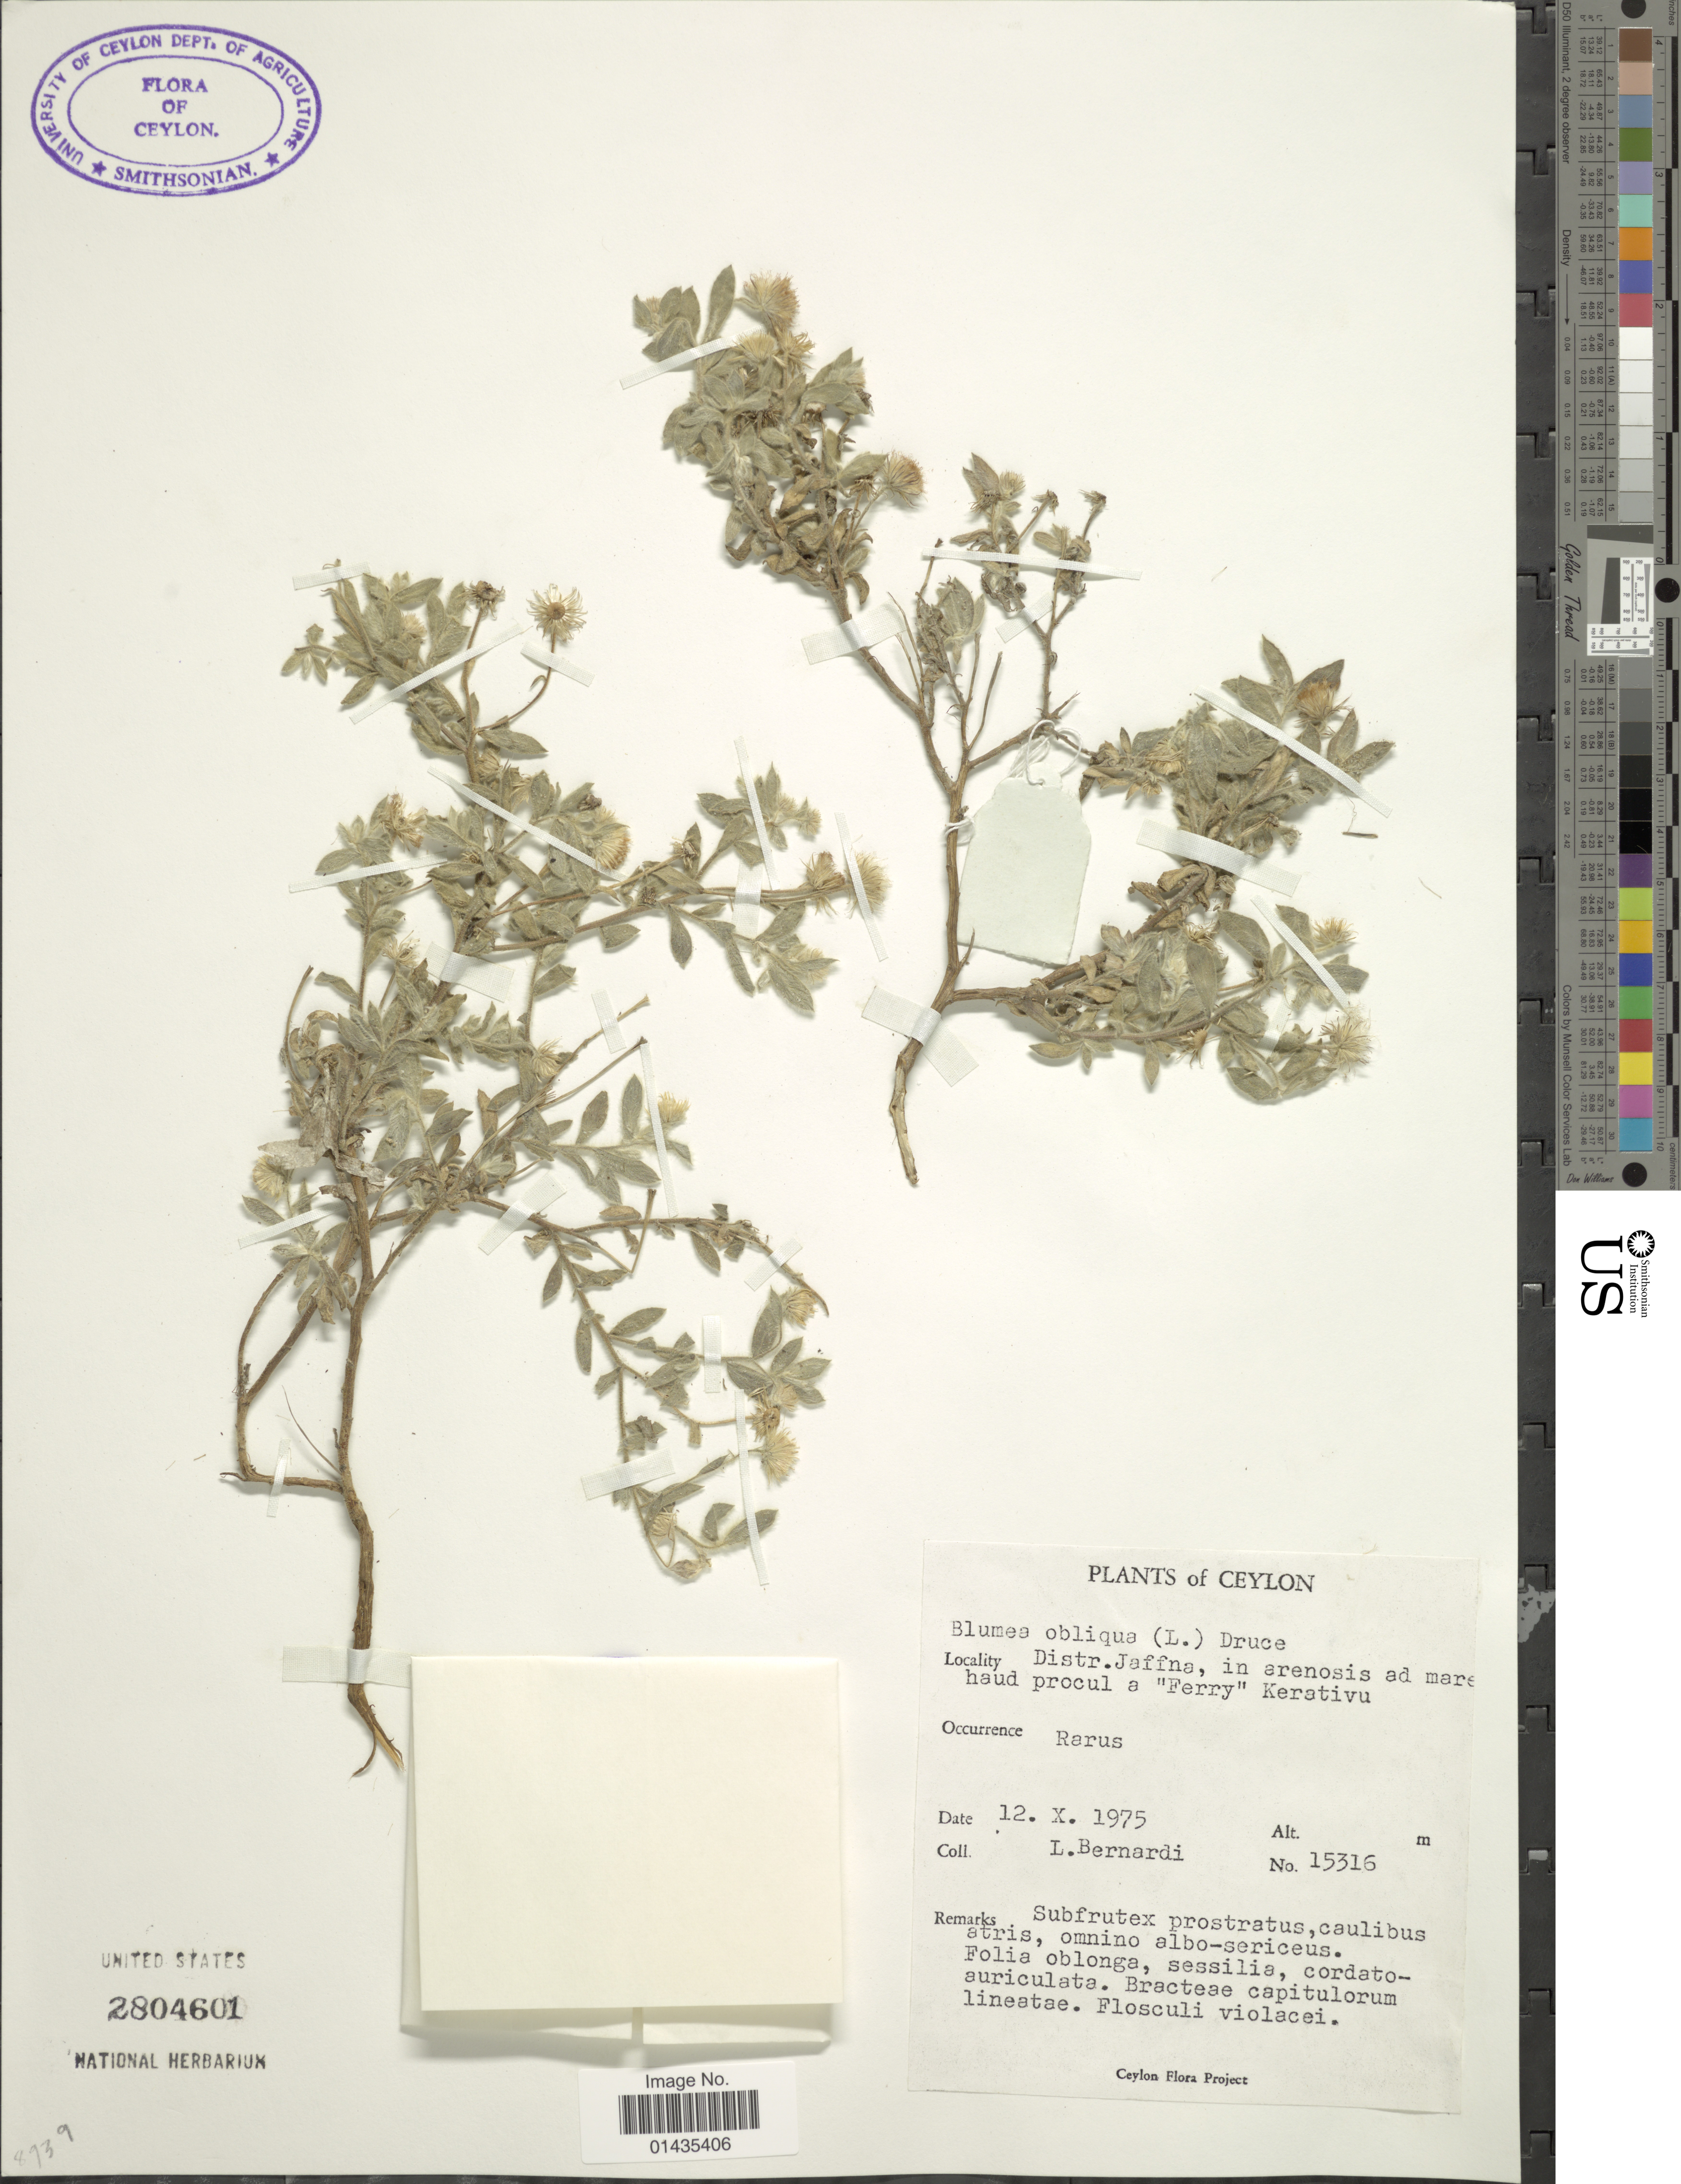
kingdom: Plantae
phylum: Tracheophyta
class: Magnoliopsida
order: Asterales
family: Asteraceae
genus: Blumea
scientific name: Blumea obliqua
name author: (L.) Druce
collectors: L. Bernardi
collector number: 15316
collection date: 1975-10-12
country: Sri Lanka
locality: Ceylon, Distr. Jaffna, haud procul a Ferry Kerativu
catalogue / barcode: US 2804601